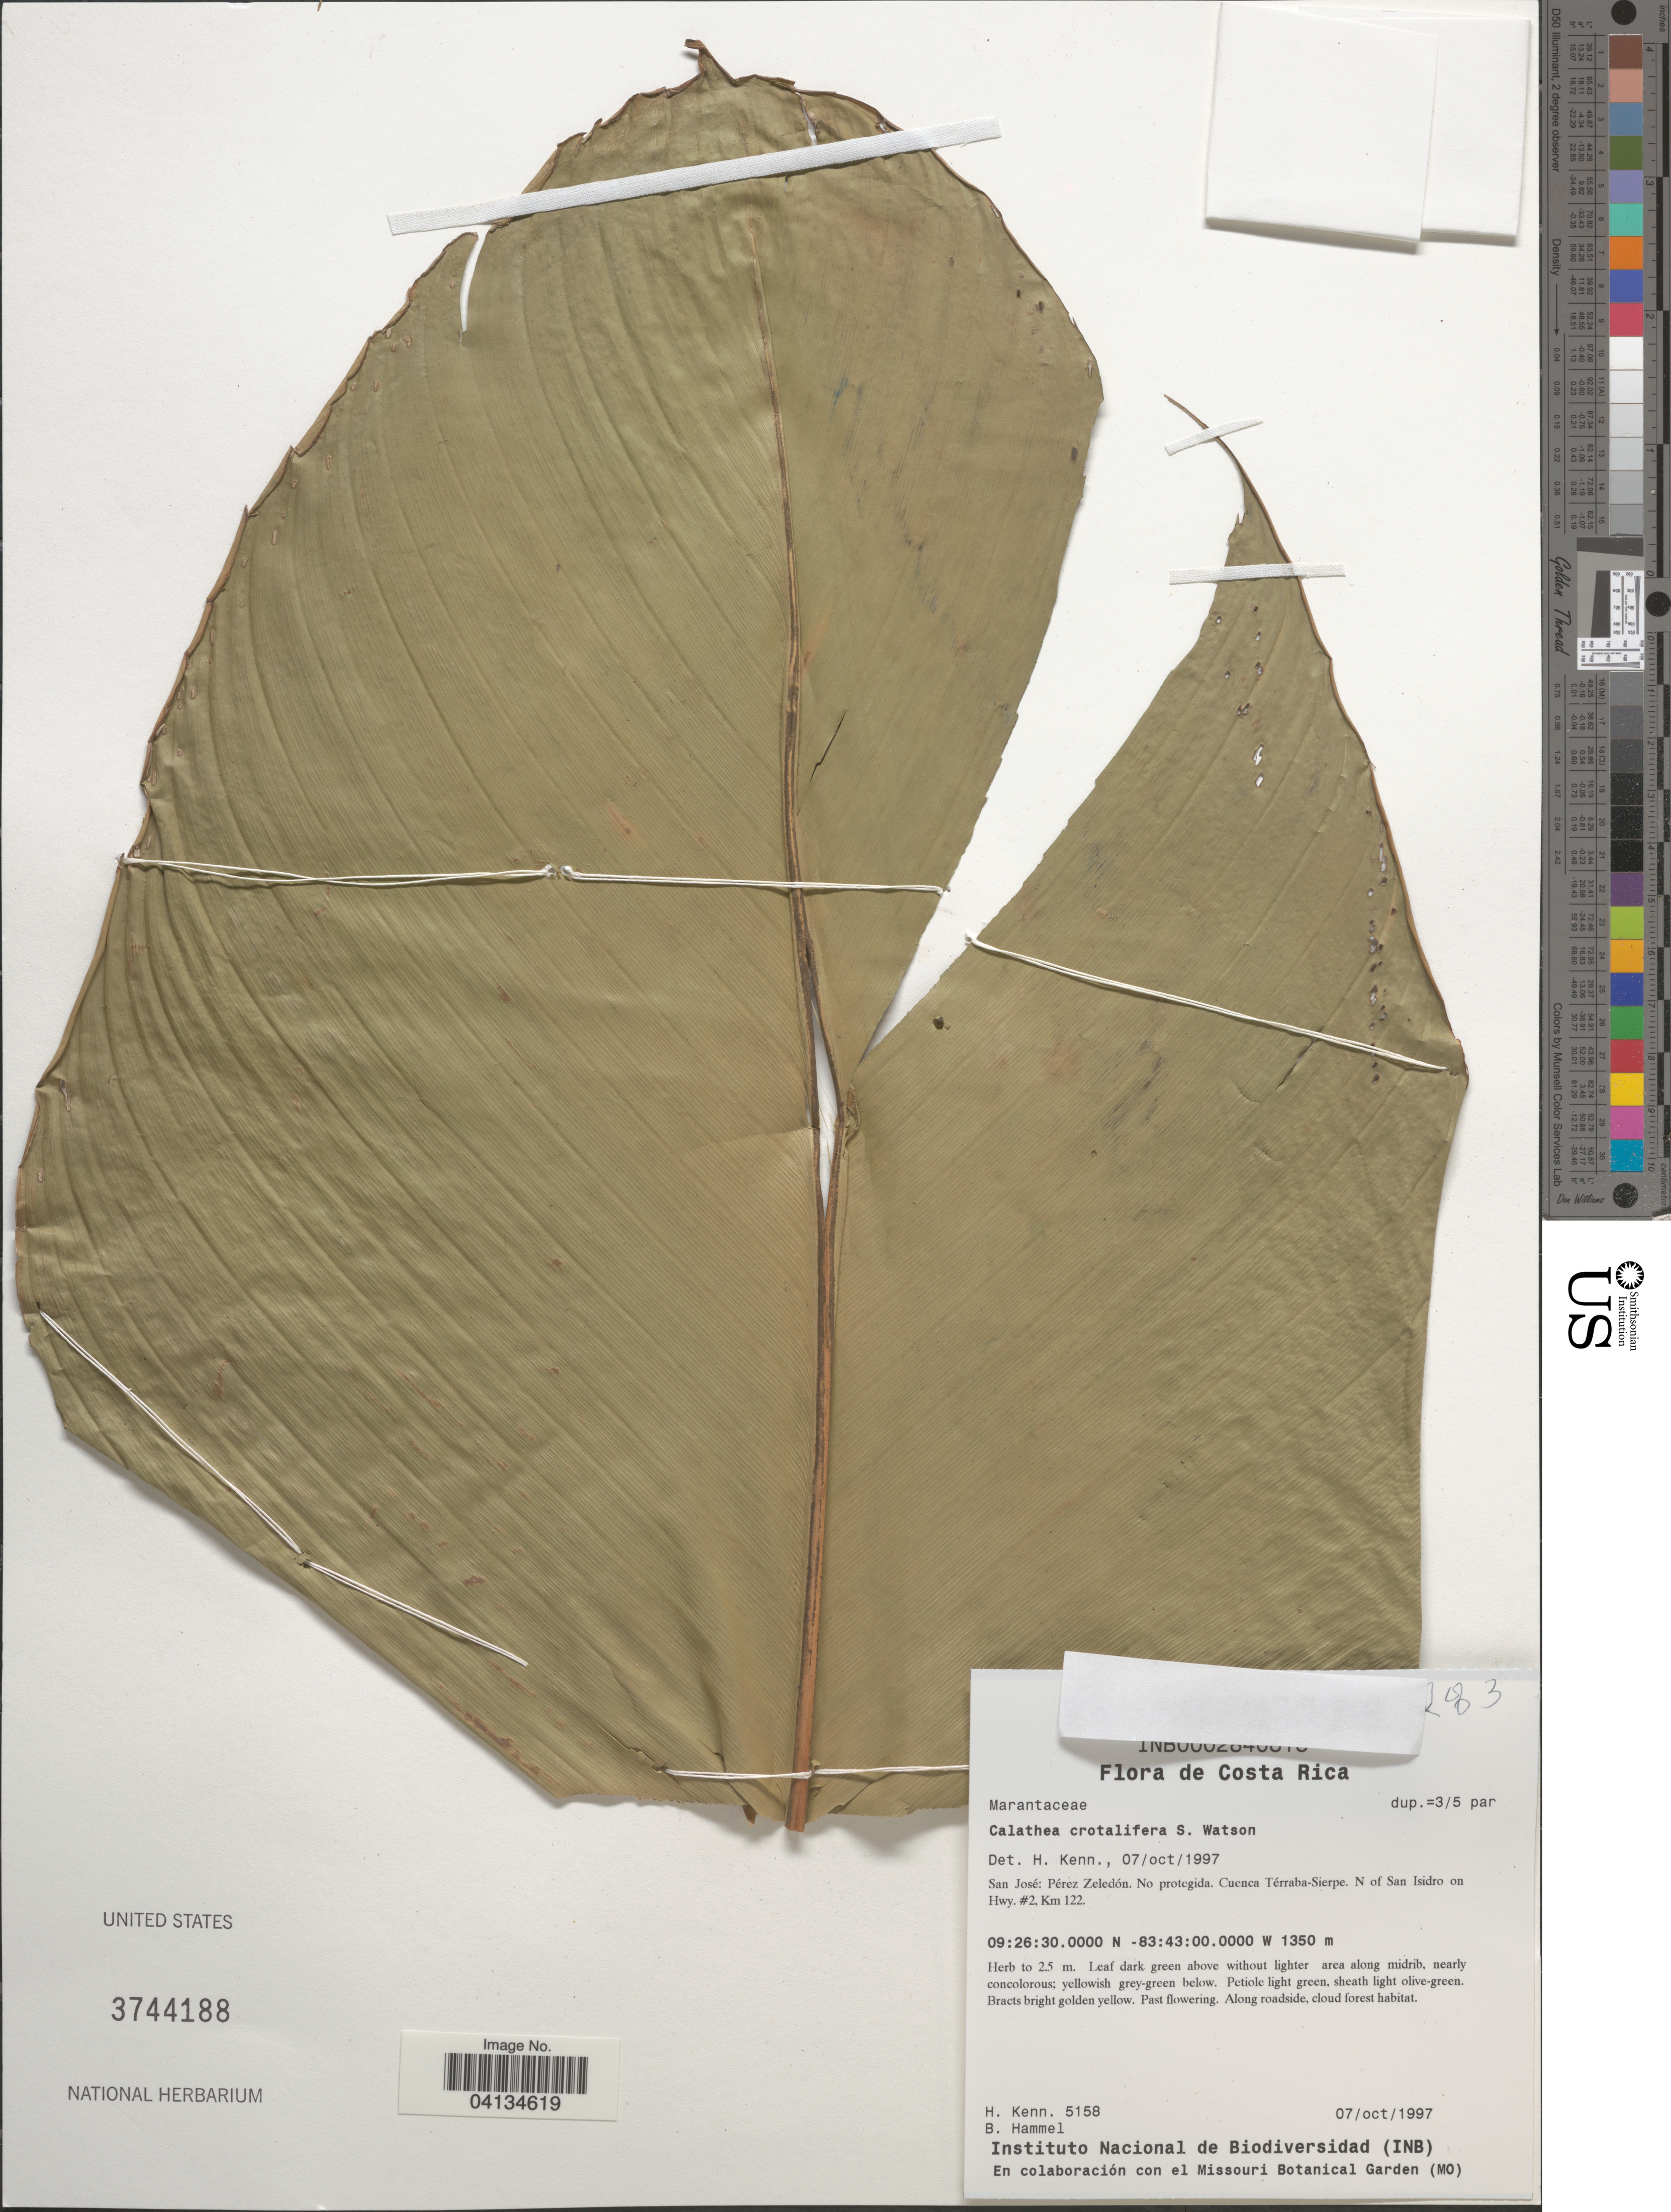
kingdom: Plantae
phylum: Tracheophyta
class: Liliopsida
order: Zingiberales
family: Marantaceae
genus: Calathea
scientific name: Calathea crotalifera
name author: S. Watson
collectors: H. Kenn. & B. Hammel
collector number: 5158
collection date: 1997-10-07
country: Costa Rica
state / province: San José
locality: Pérez Zeledón. No protegida. Cuenca Térraba-Sierpe. N of San Isidro on Hwy. #2, Km 122.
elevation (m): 1350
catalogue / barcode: US 3744188